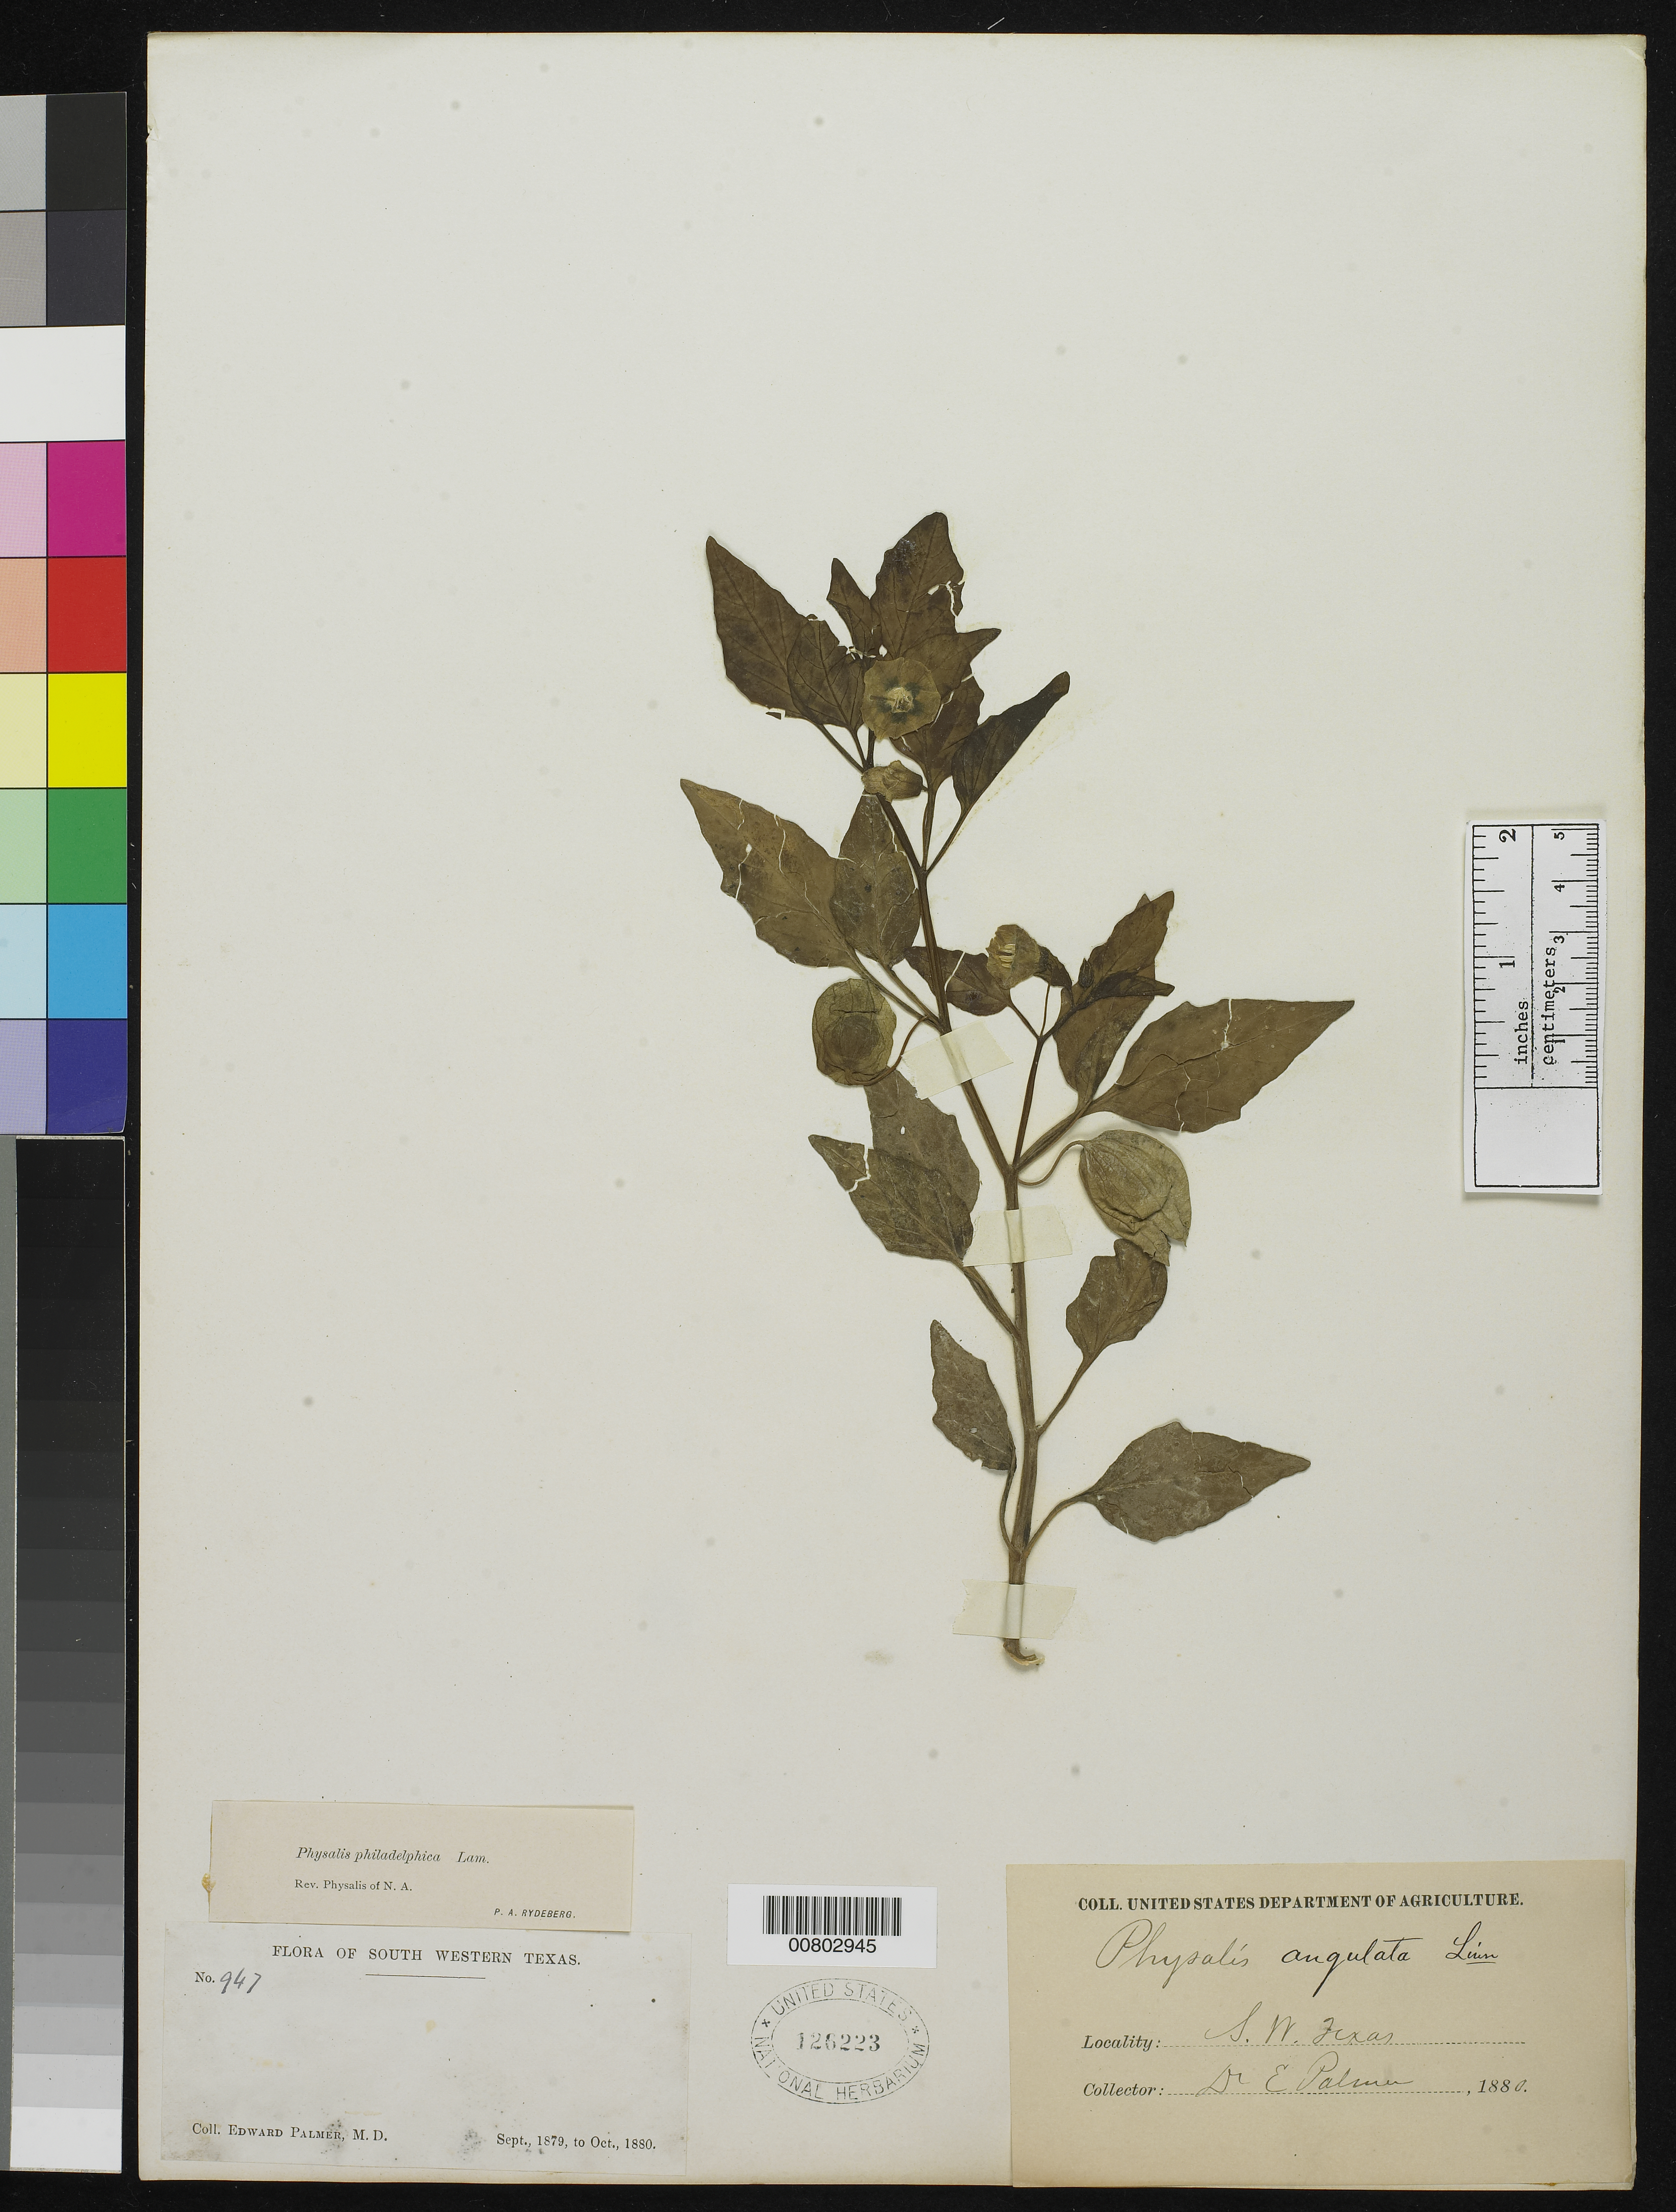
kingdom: Plantae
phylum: Tracheophyta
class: Magnoliopsida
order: Solanales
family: Solanaceae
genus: Physalis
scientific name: Physalis subglabrata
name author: Mack. & Bush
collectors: E. Palmer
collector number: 947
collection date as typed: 1880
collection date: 1880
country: United States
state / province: Texas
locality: SW Texas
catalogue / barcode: US 126223